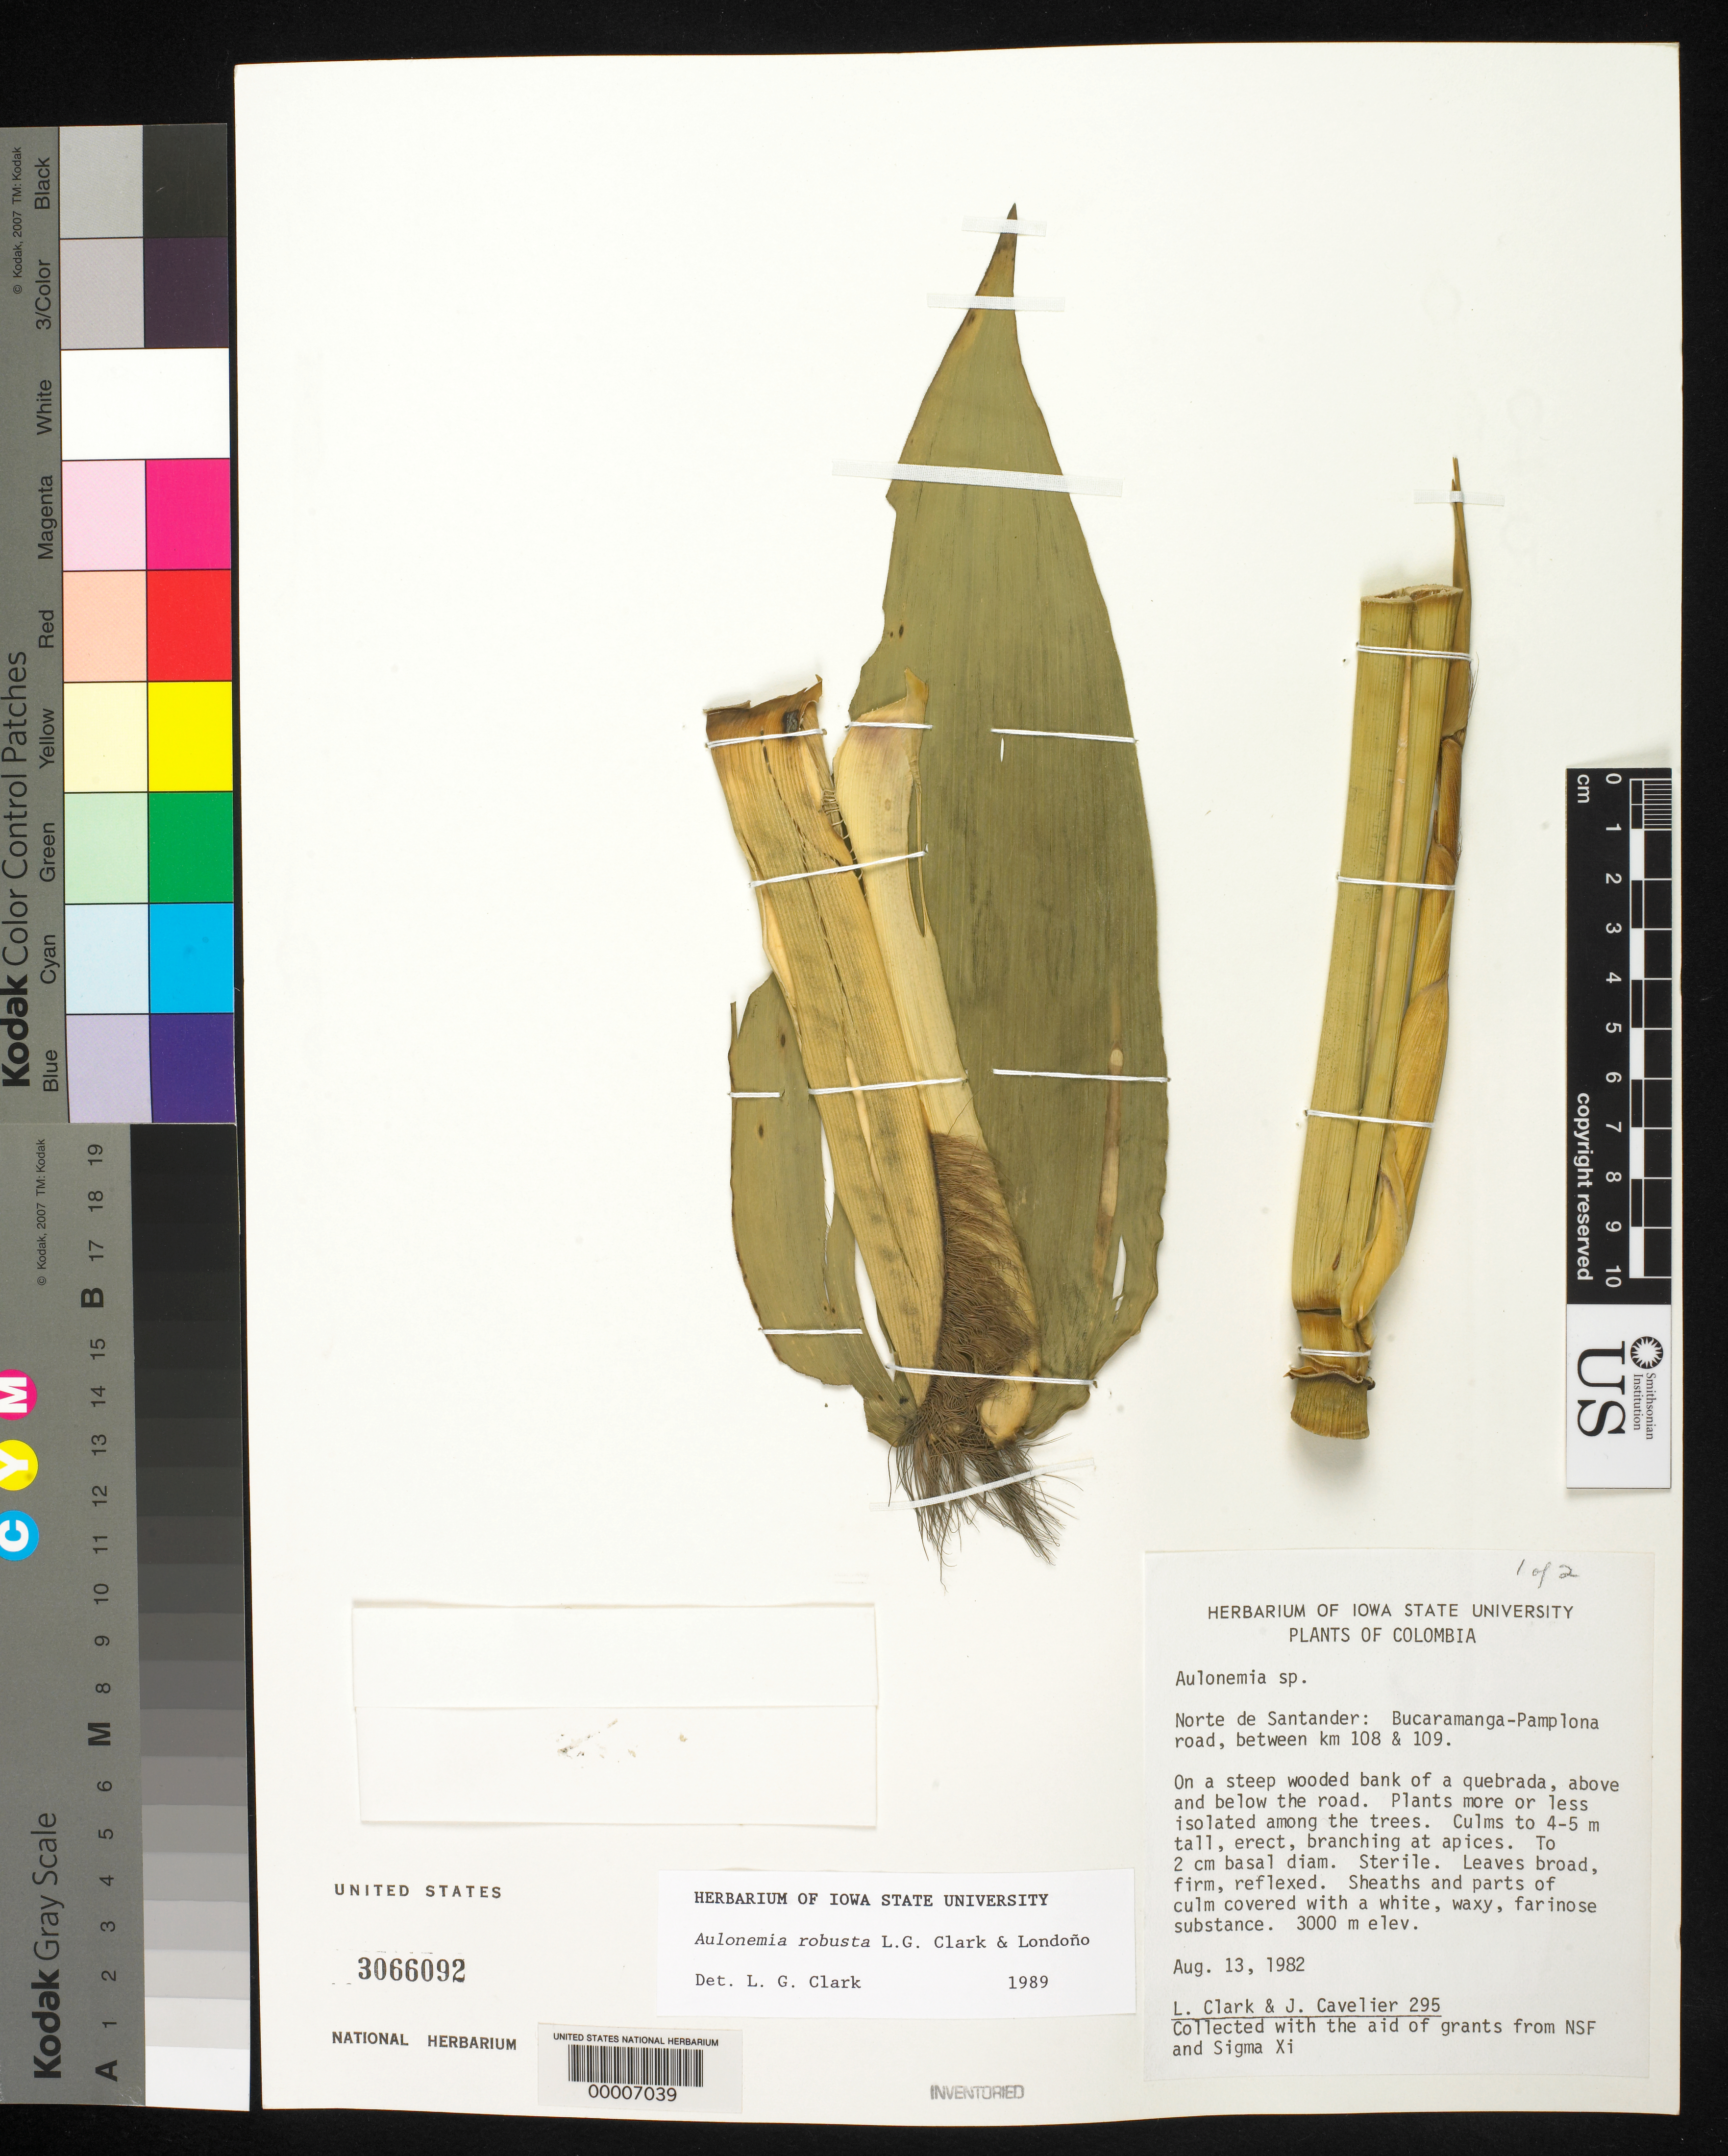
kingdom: Plantae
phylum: Tracheophyta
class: Liliopsida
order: Poales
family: Poaceae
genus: Aulonemia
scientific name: Aulonemia robusta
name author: L.G. Clark & Londoño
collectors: L. G. Clark & J. Cavelier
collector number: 295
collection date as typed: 13 Aug 1982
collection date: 1982-08-13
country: Colombia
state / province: Norte de Santander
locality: Bucaramanga-Pamplona road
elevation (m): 3000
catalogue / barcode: US 3066092